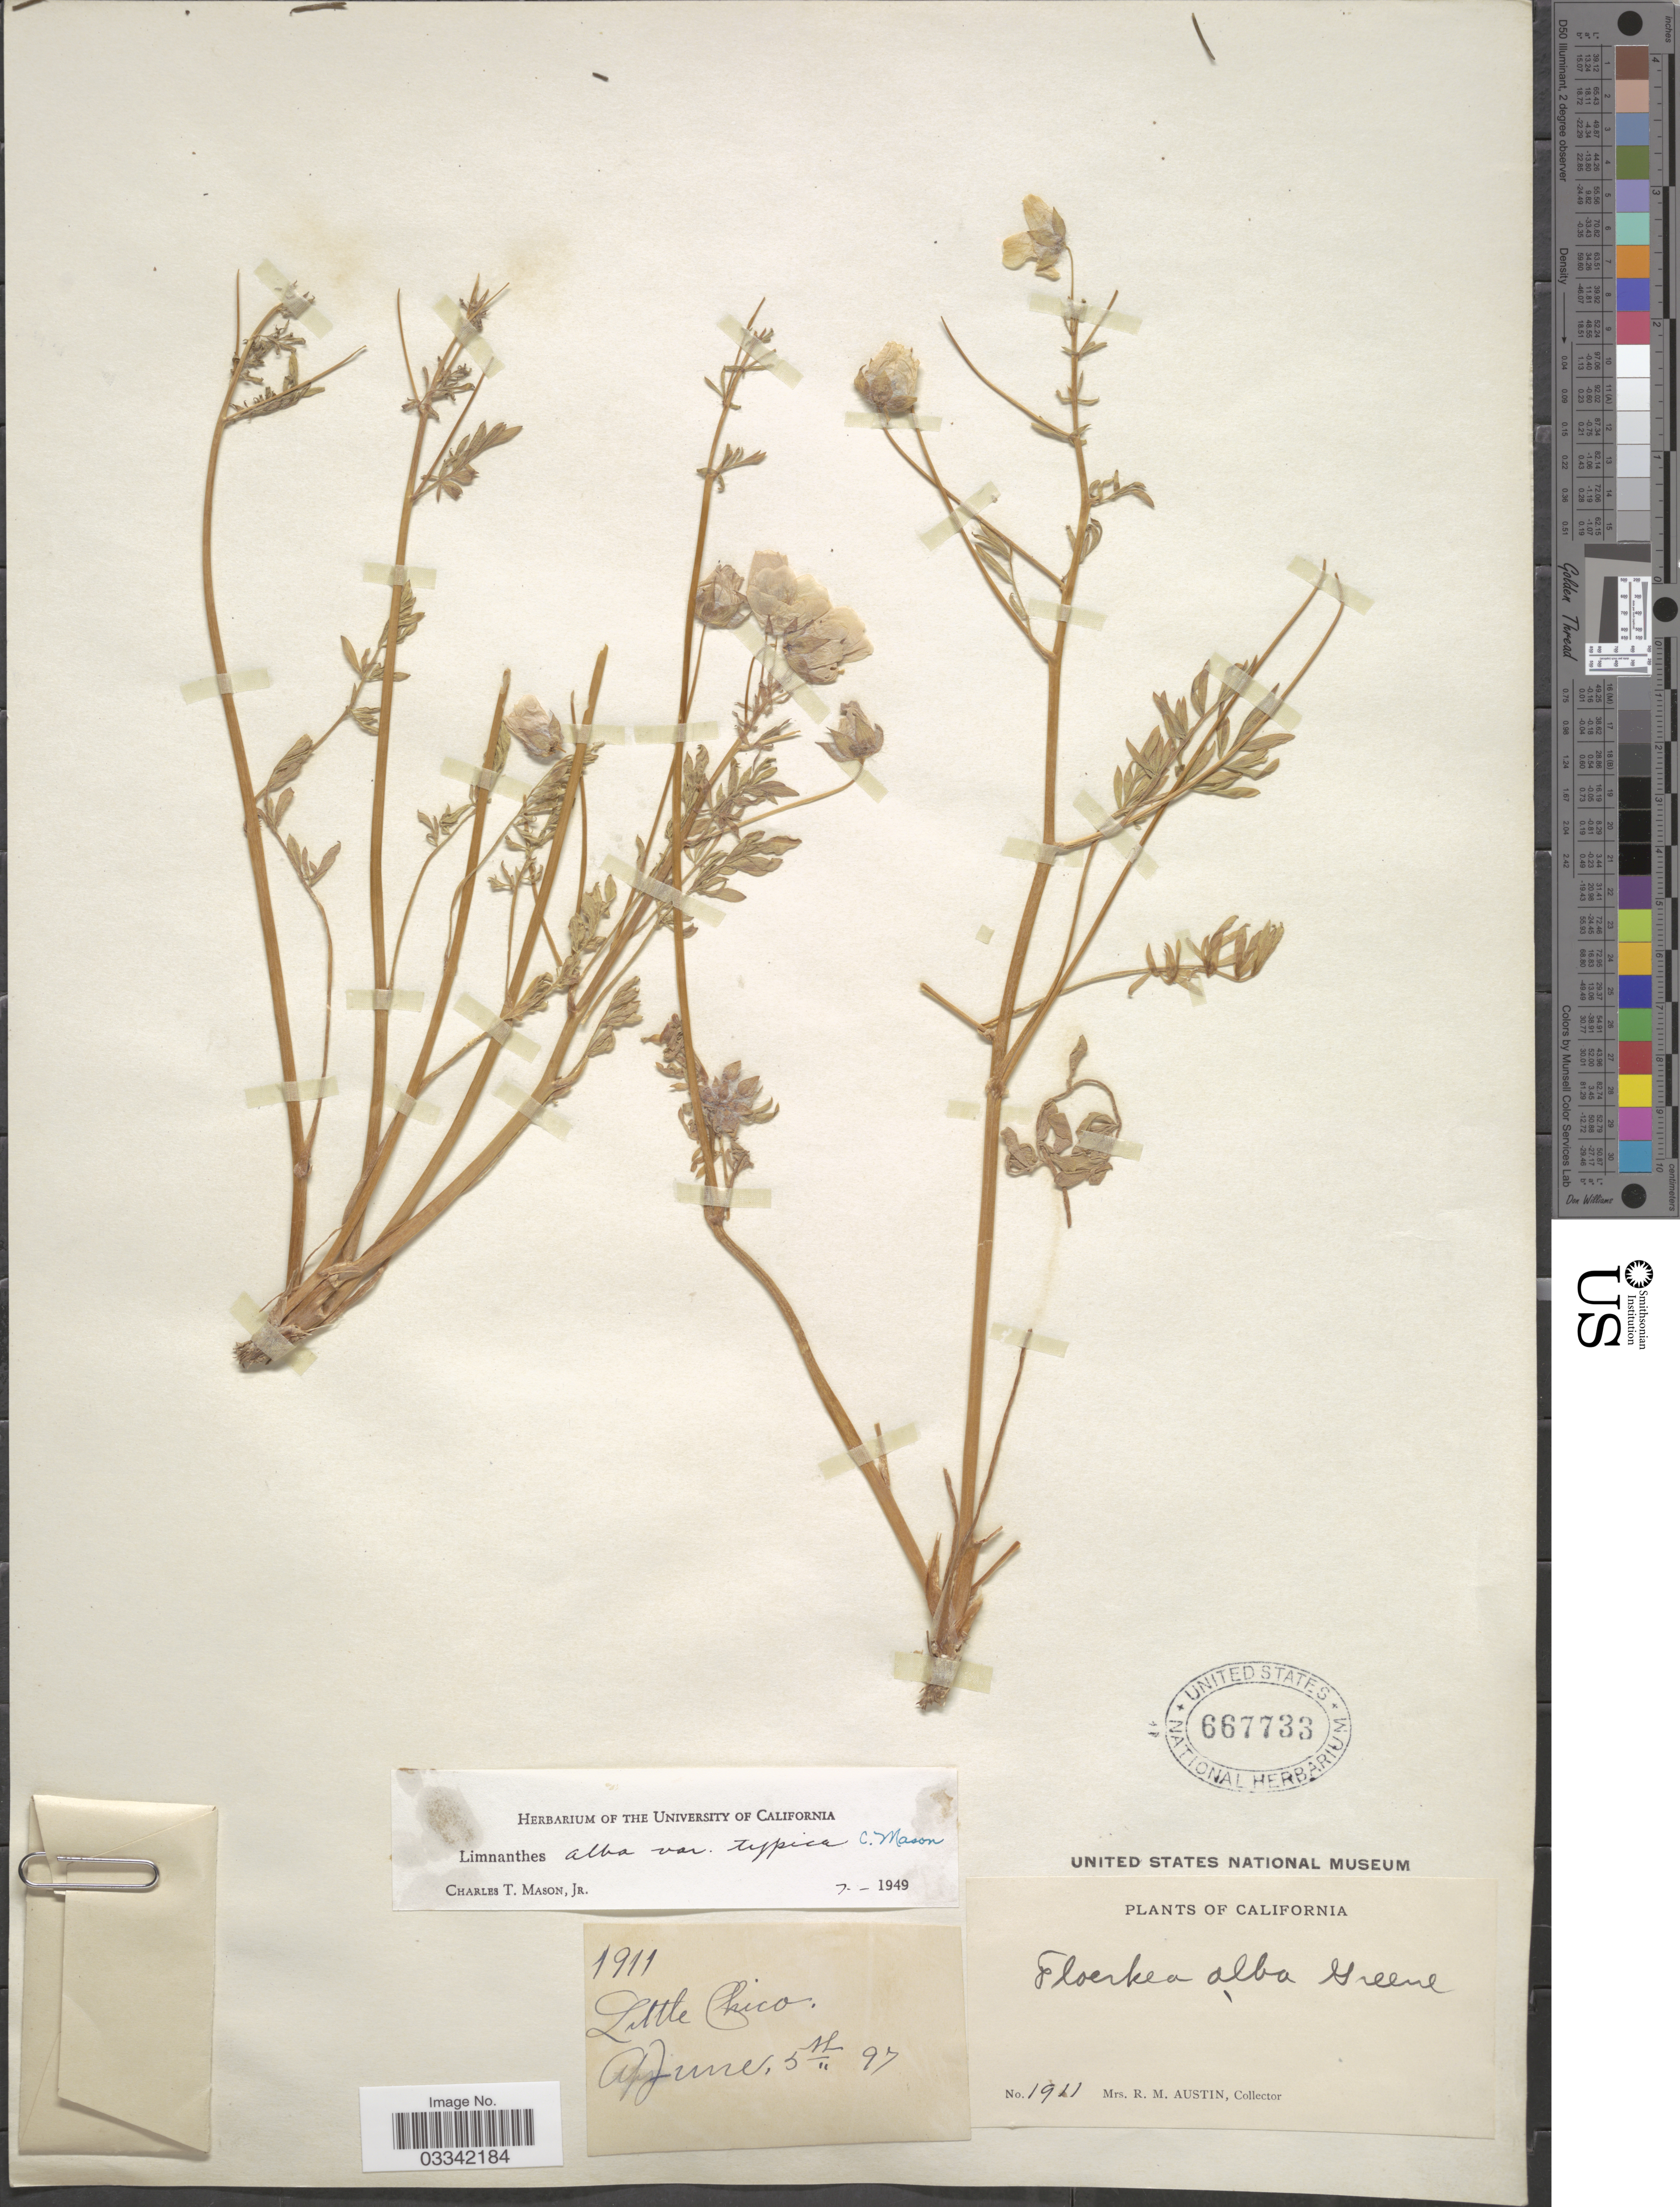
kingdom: Plantae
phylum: Tracheophyta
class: Magnoliopsida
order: Brassicales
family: Limnanthaceae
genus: Limnanthes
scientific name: Limnanthes alba subsp. alba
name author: Hartw. ex Benth.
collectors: R. Austin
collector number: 1911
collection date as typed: Transcribed d/m/y: 5/4/97 to 5/6/97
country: United States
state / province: California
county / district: Butte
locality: Little Chico.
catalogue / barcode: US 667733